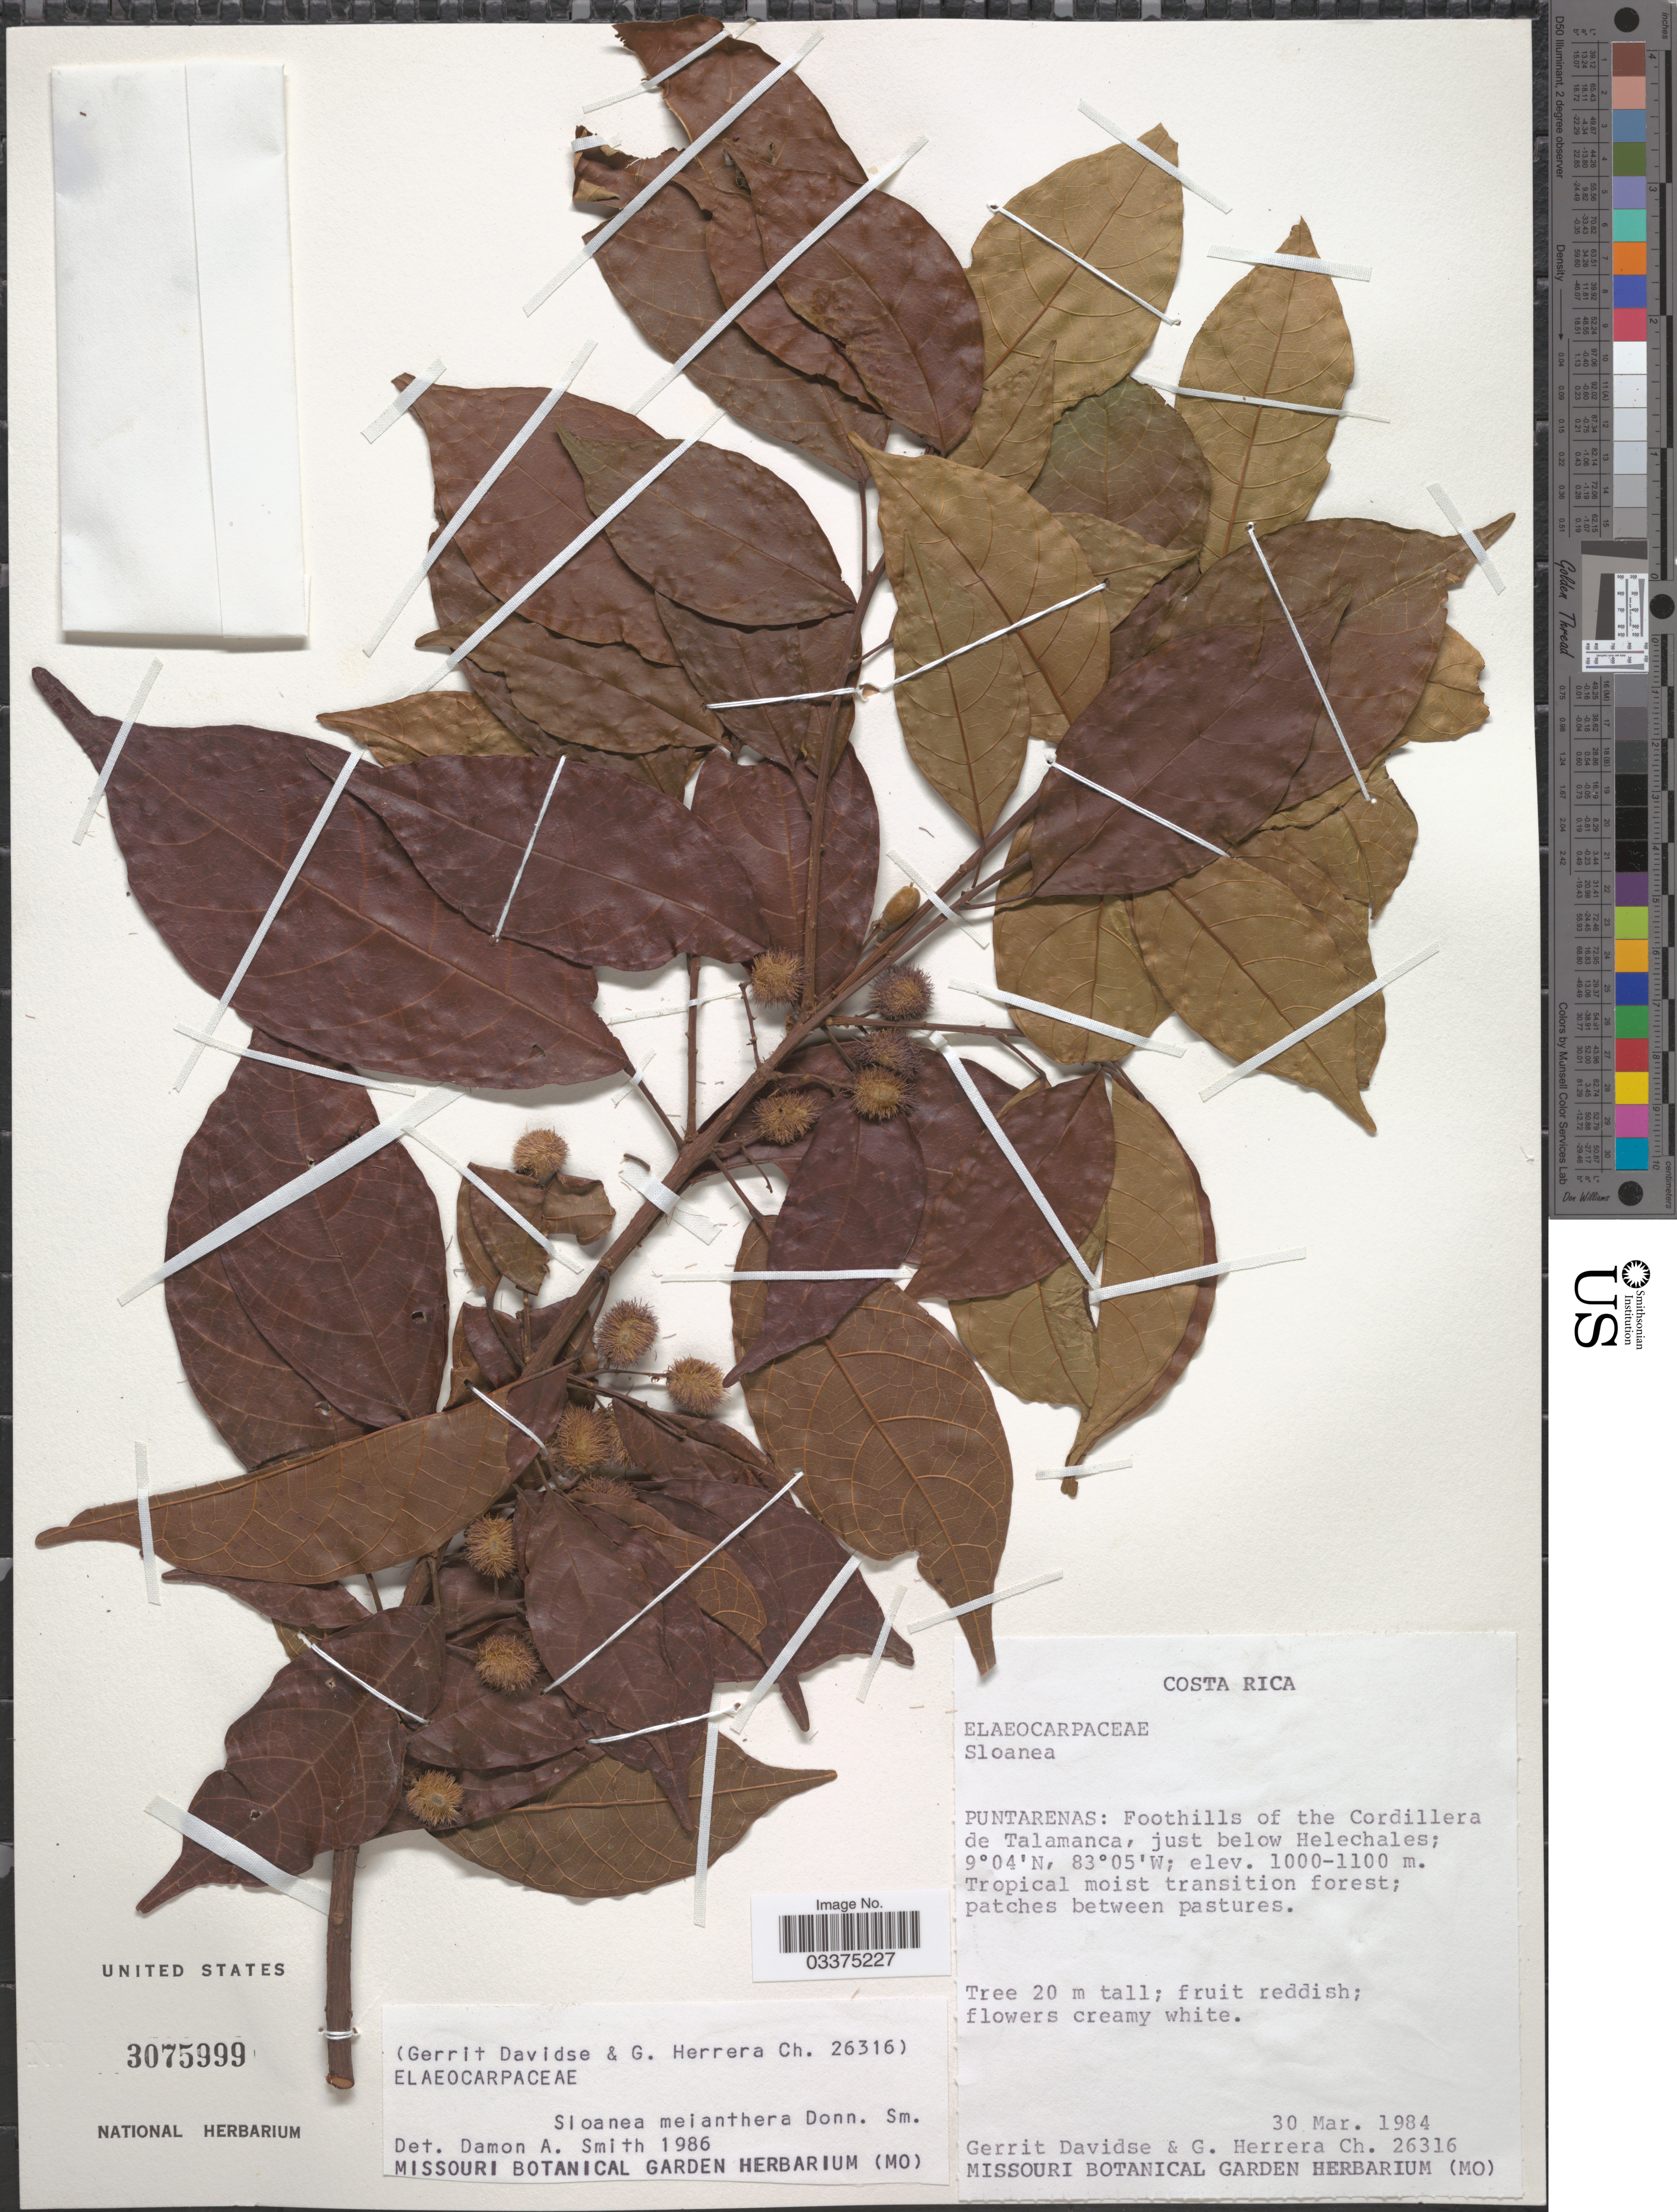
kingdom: Plantae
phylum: Tracheophyta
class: Magnoliopsida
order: Oxalidales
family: Elaeocarpaceae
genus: Sloanea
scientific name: Sloanea meianthera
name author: Donn. Sm.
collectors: G. Davidse & G. Herrera Ch.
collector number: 26316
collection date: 1984-03-30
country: Costa Rica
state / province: Puntarenas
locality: Foothills of the Cordillera de Talamanca, just below Helechales.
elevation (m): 1000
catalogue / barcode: US 3075999